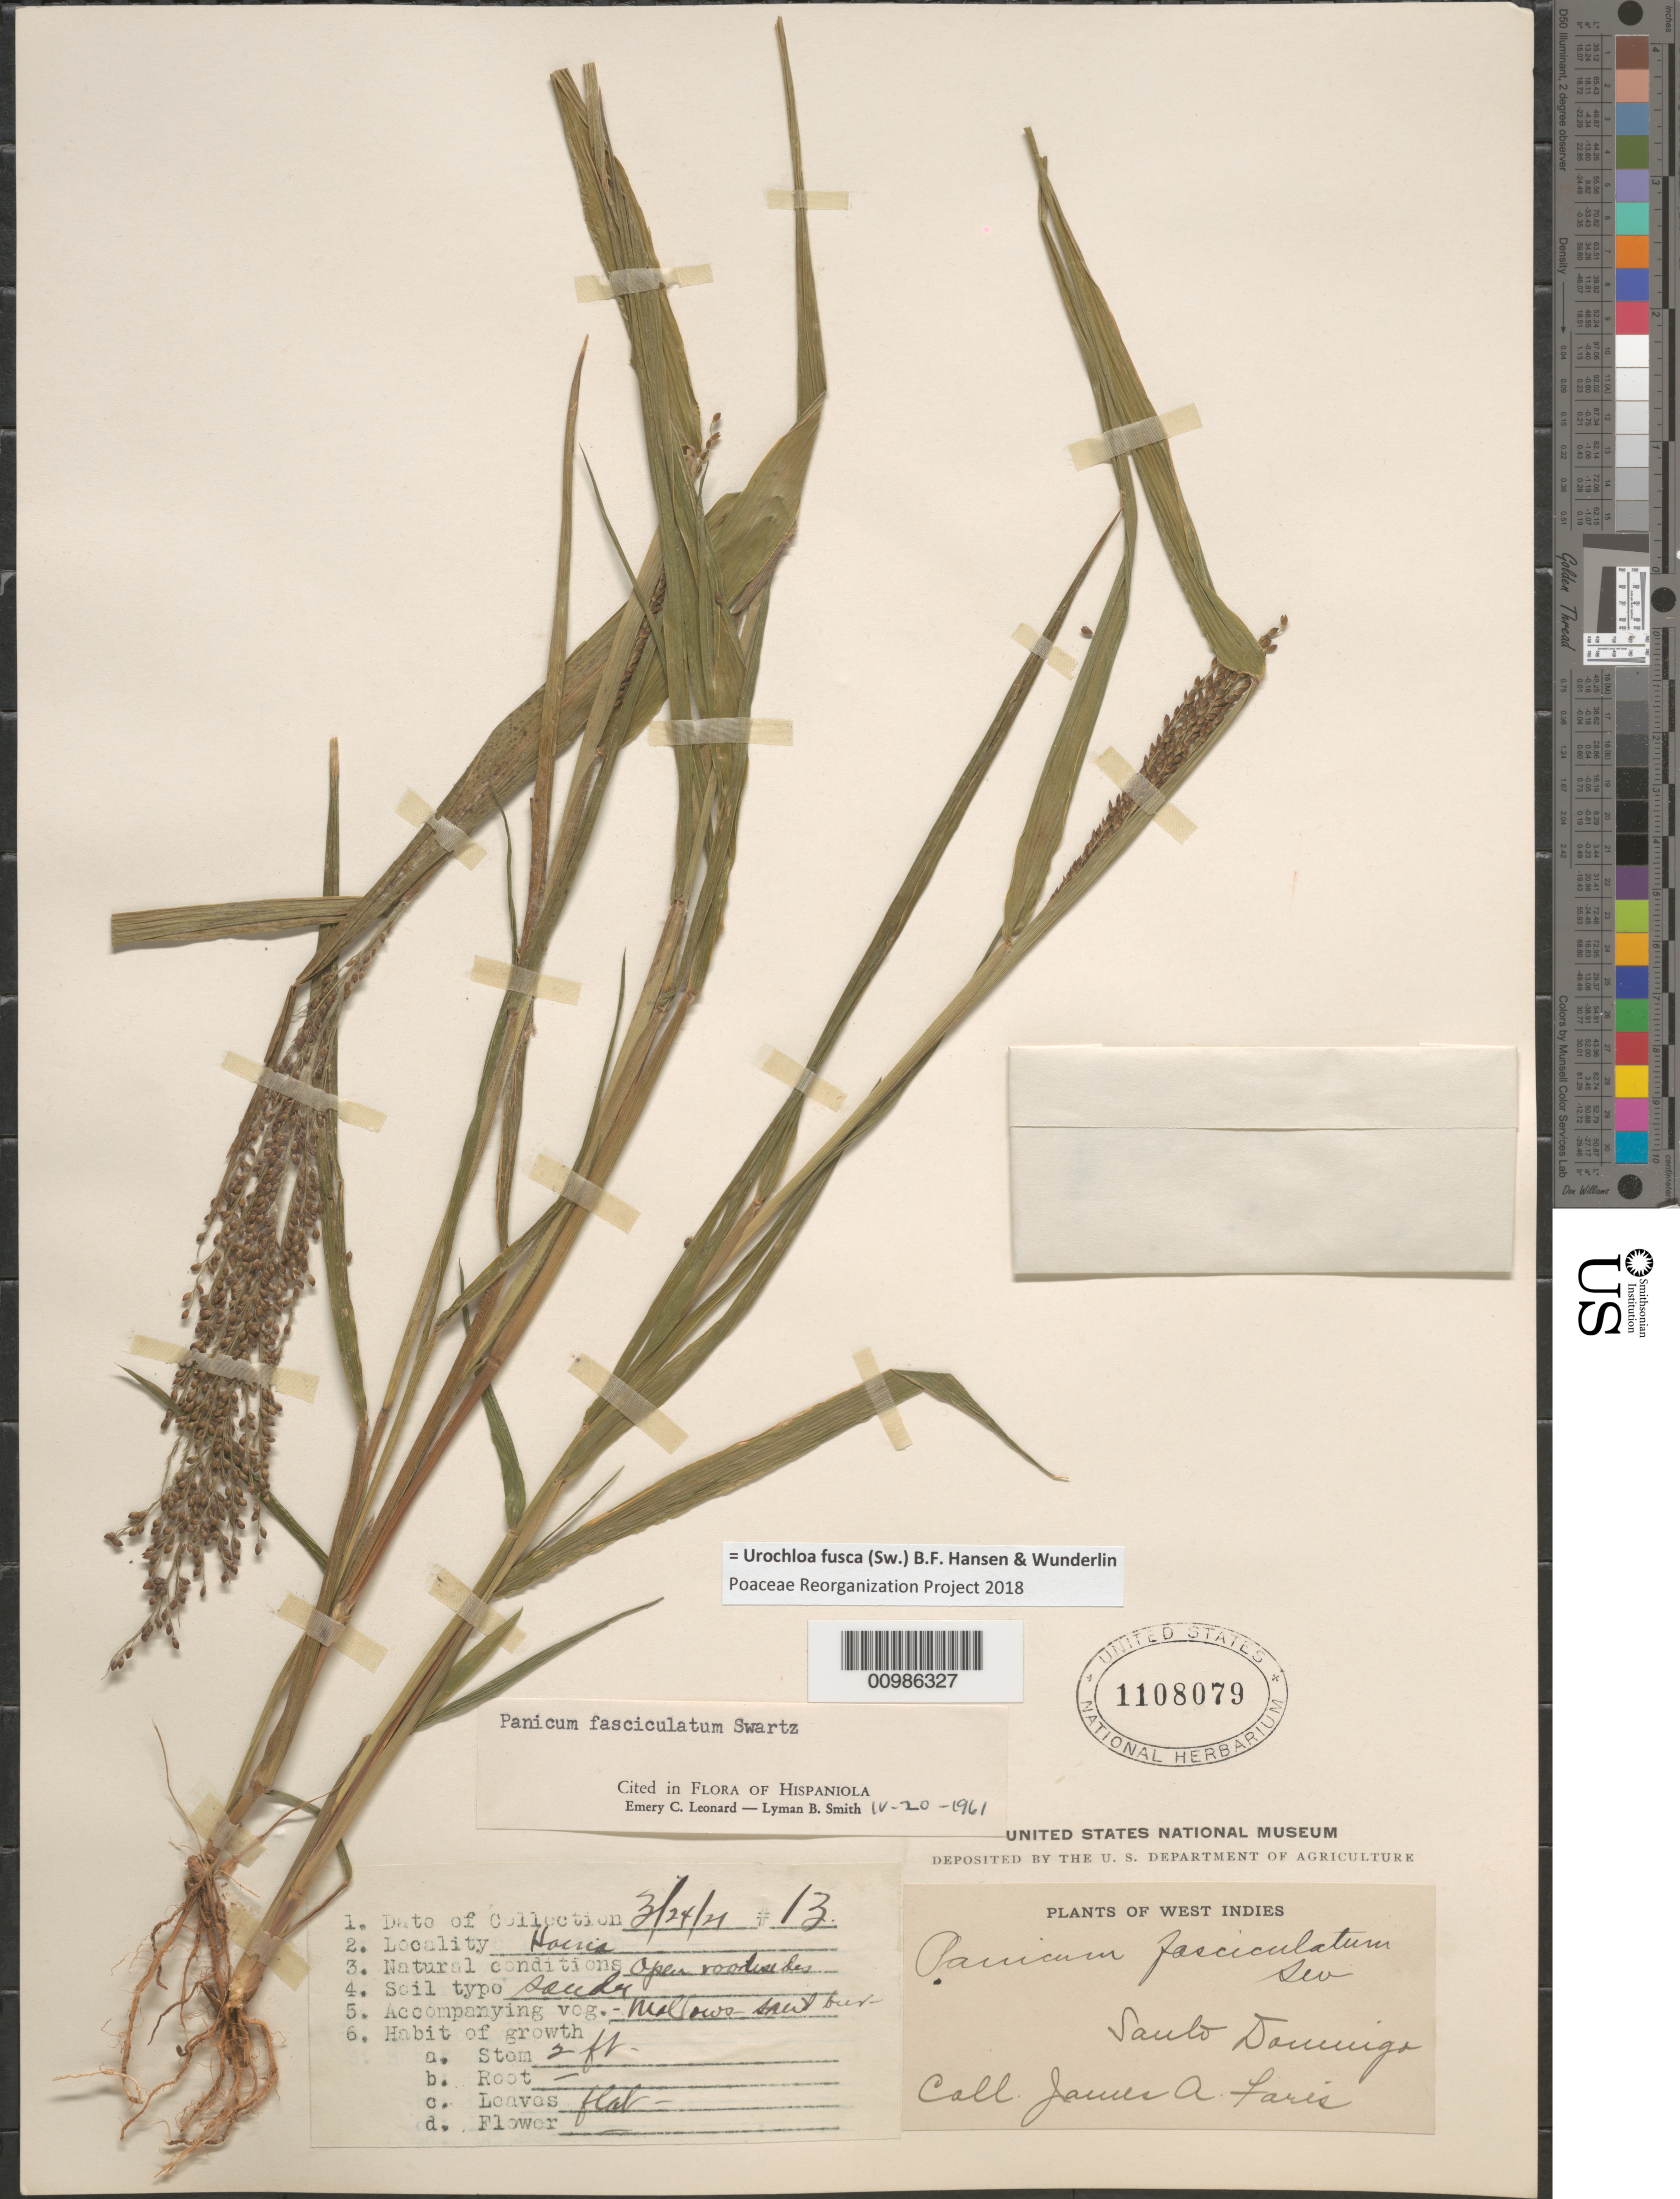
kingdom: Plantae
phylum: Tracheophyta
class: Liliopsida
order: Poales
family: Poaceae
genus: Brachiaria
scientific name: Brachiaria fasciculata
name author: (Sw.) Parodi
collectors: J. Faris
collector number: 13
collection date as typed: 24 Mar 1911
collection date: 1911-03-24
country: Dominican Republic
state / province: San Cristóbal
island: Hispaniola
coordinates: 0 N, 0 E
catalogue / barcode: US 1108079